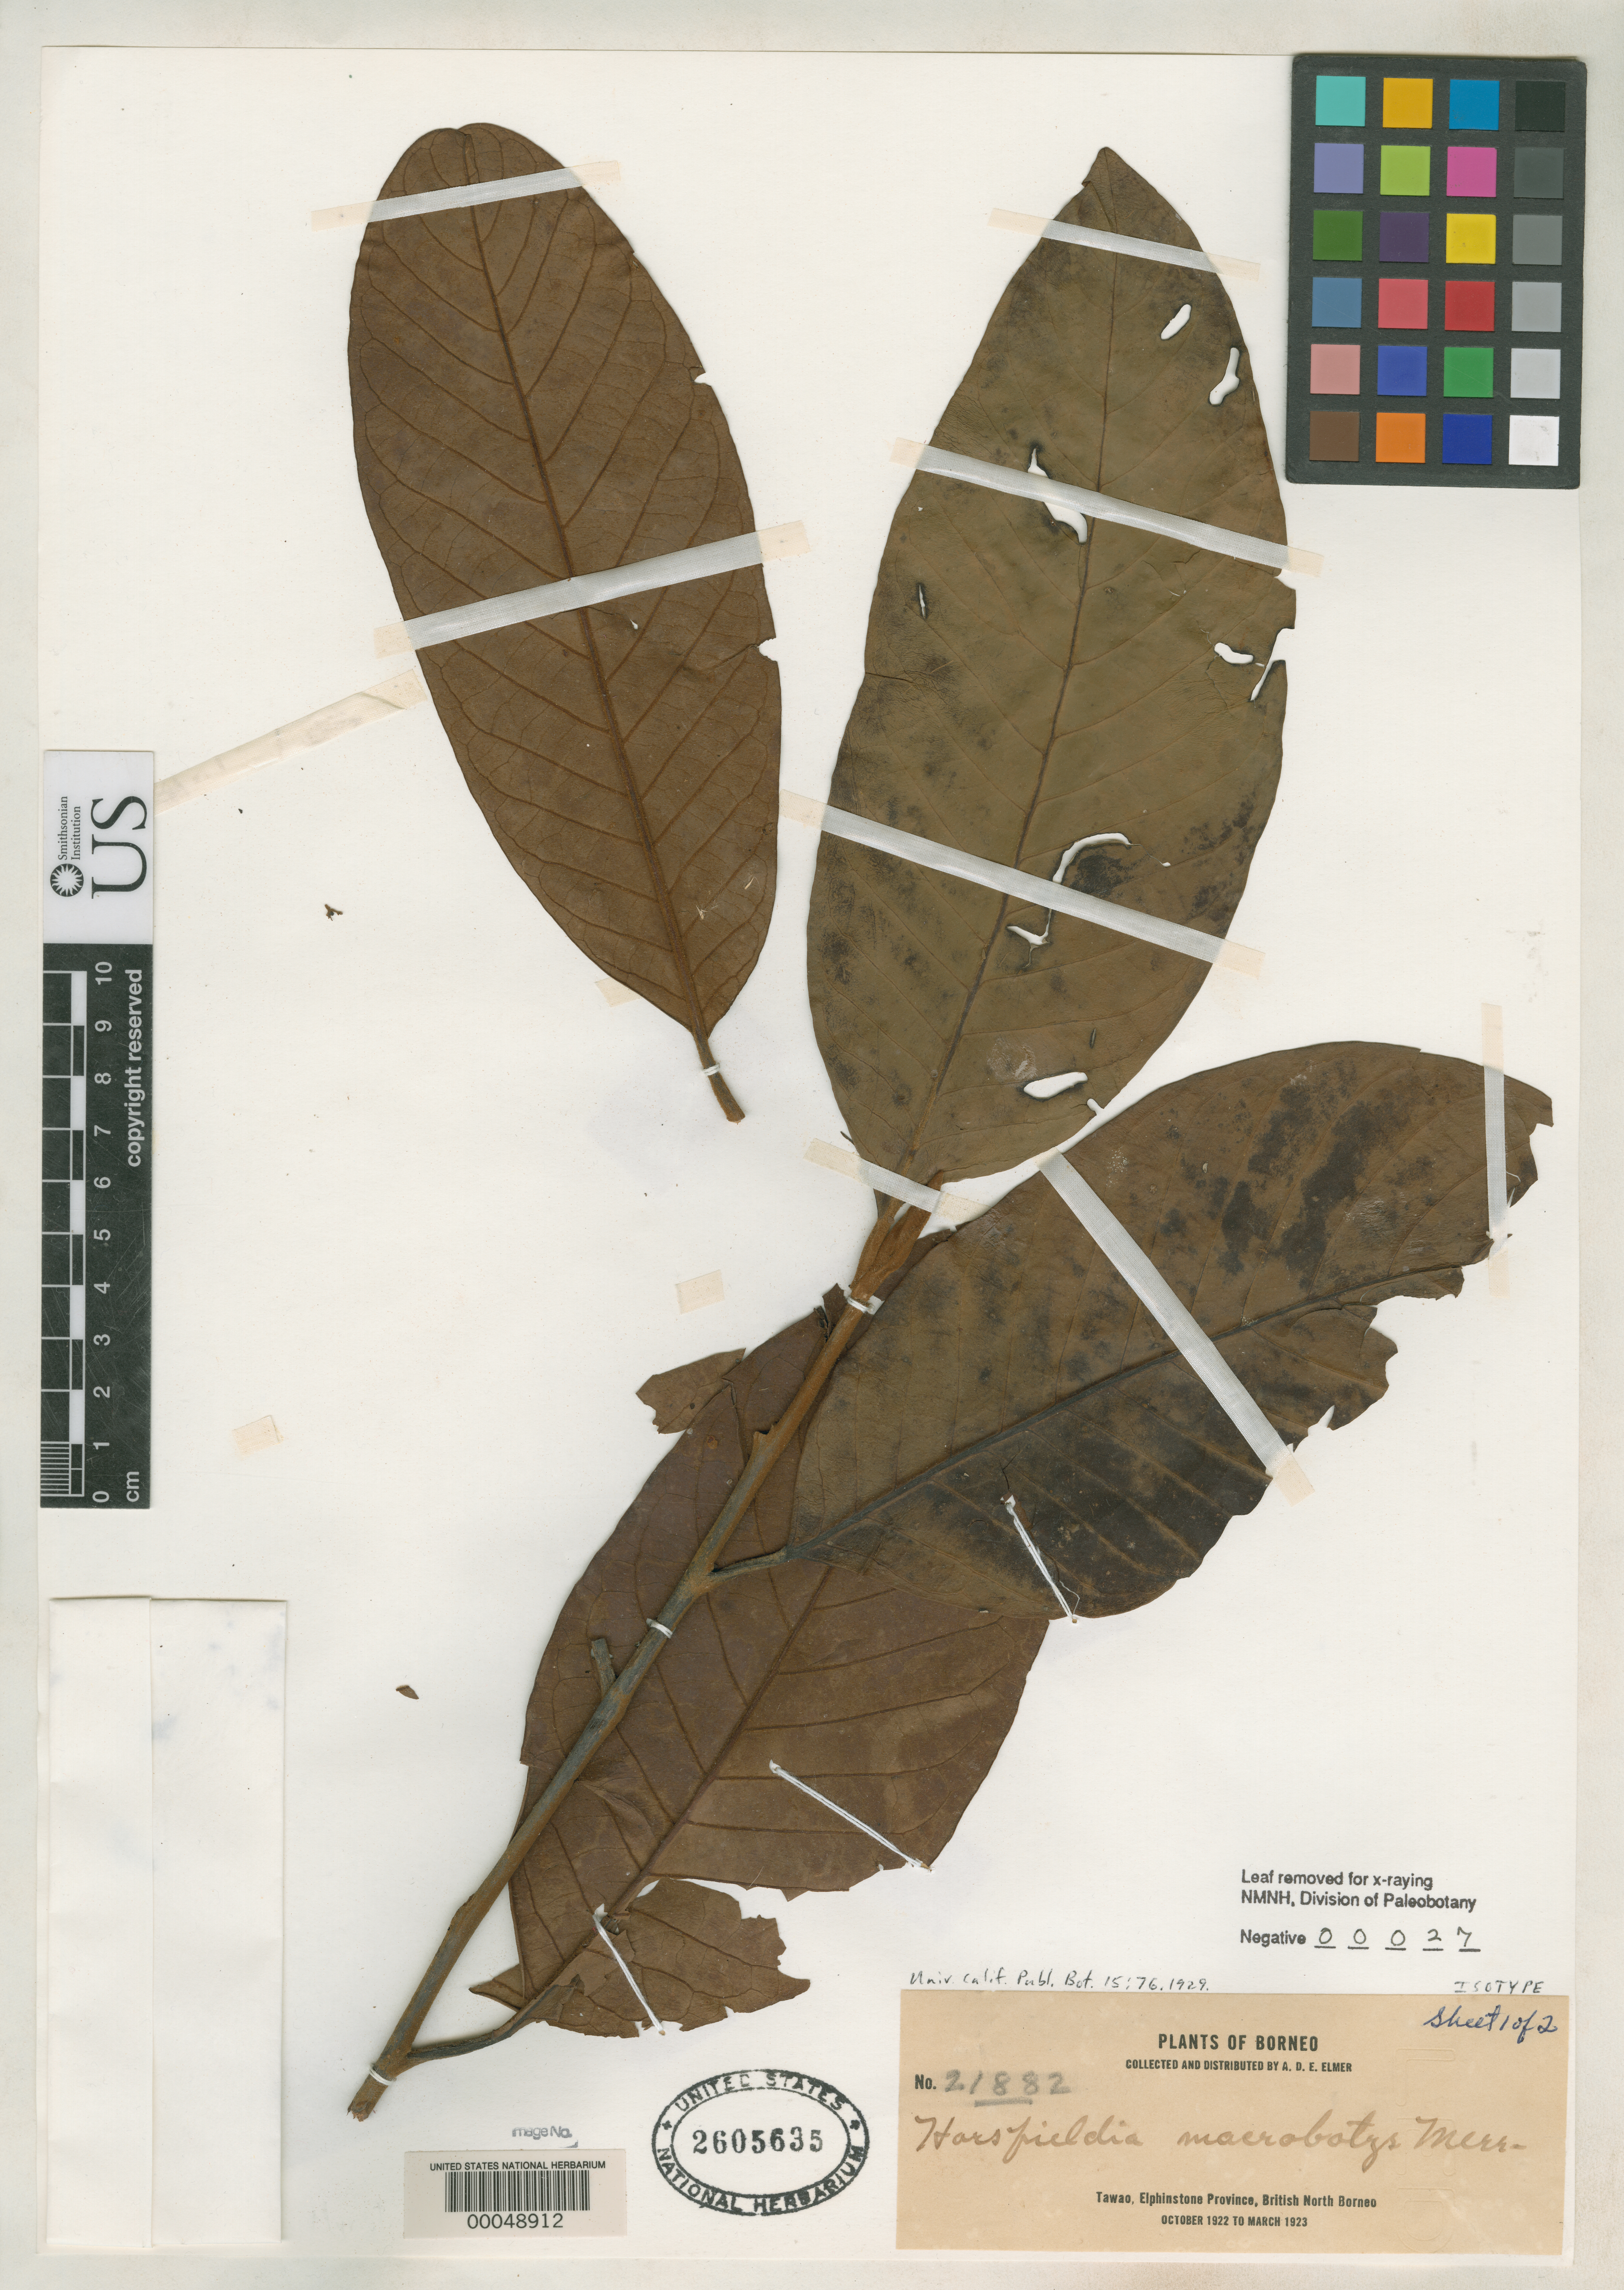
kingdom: Plantae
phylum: Tracheophyta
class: Magnoliopsida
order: Magnoliales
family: Myristicaceae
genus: Horsfieldia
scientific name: Horsfieldia macrobotys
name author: Merr.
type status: Isotype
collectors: A. D. E. Elmer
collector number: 21882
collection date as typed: Oct 1922 to -- Mar 1923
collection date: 1922-10/1923-03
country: Malaysia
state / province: Sabah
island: Borneo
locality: Tawao.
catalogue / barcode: US 2605635